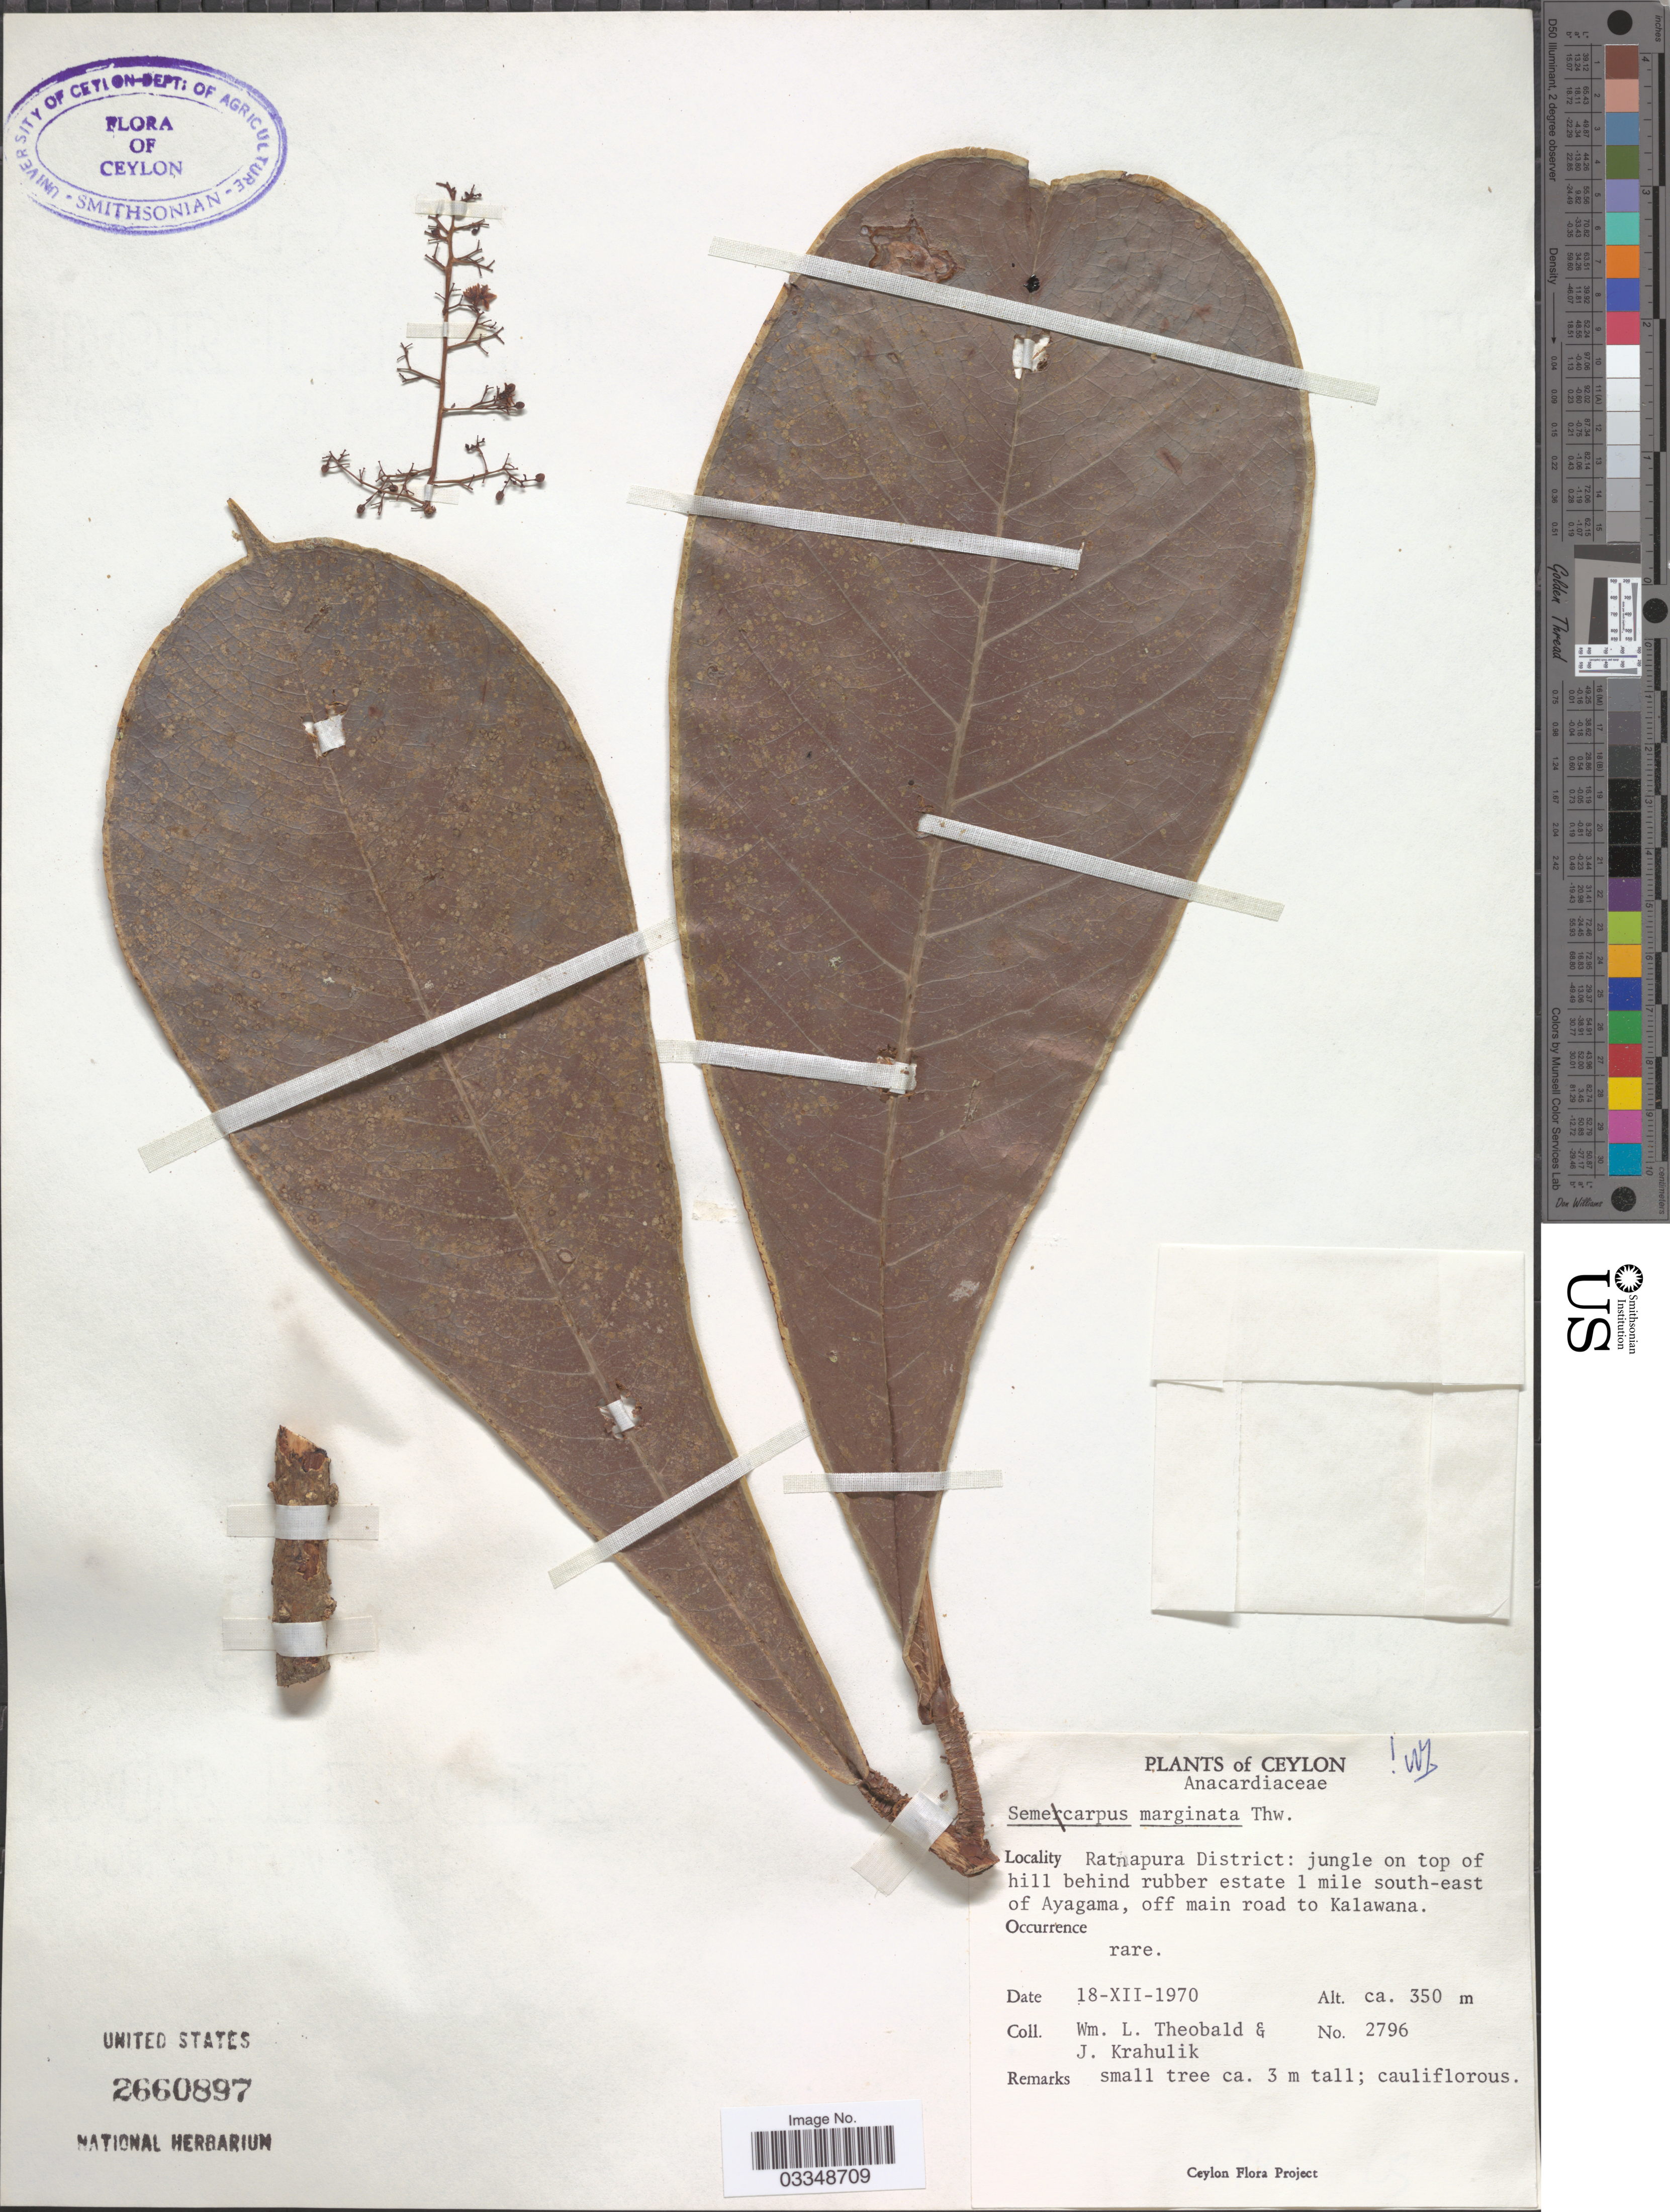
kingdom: Plantae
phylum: Tracheophyta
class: Magnoliopsida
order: Sapindales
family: Anacardiaceae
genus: Semecarpus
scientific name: Semecarpus marginatus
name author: Thwaites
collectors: W. L. Theobald & J. Krahulik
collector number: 2796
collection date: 1970-12-18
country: Sri Lanka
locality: Ceylon. Ratnapura District: jungle on top of hill behind rubber estate 1 mile south-east of Ayagama, off main road to Kalawana.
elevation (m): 350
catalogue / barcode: US 2660897